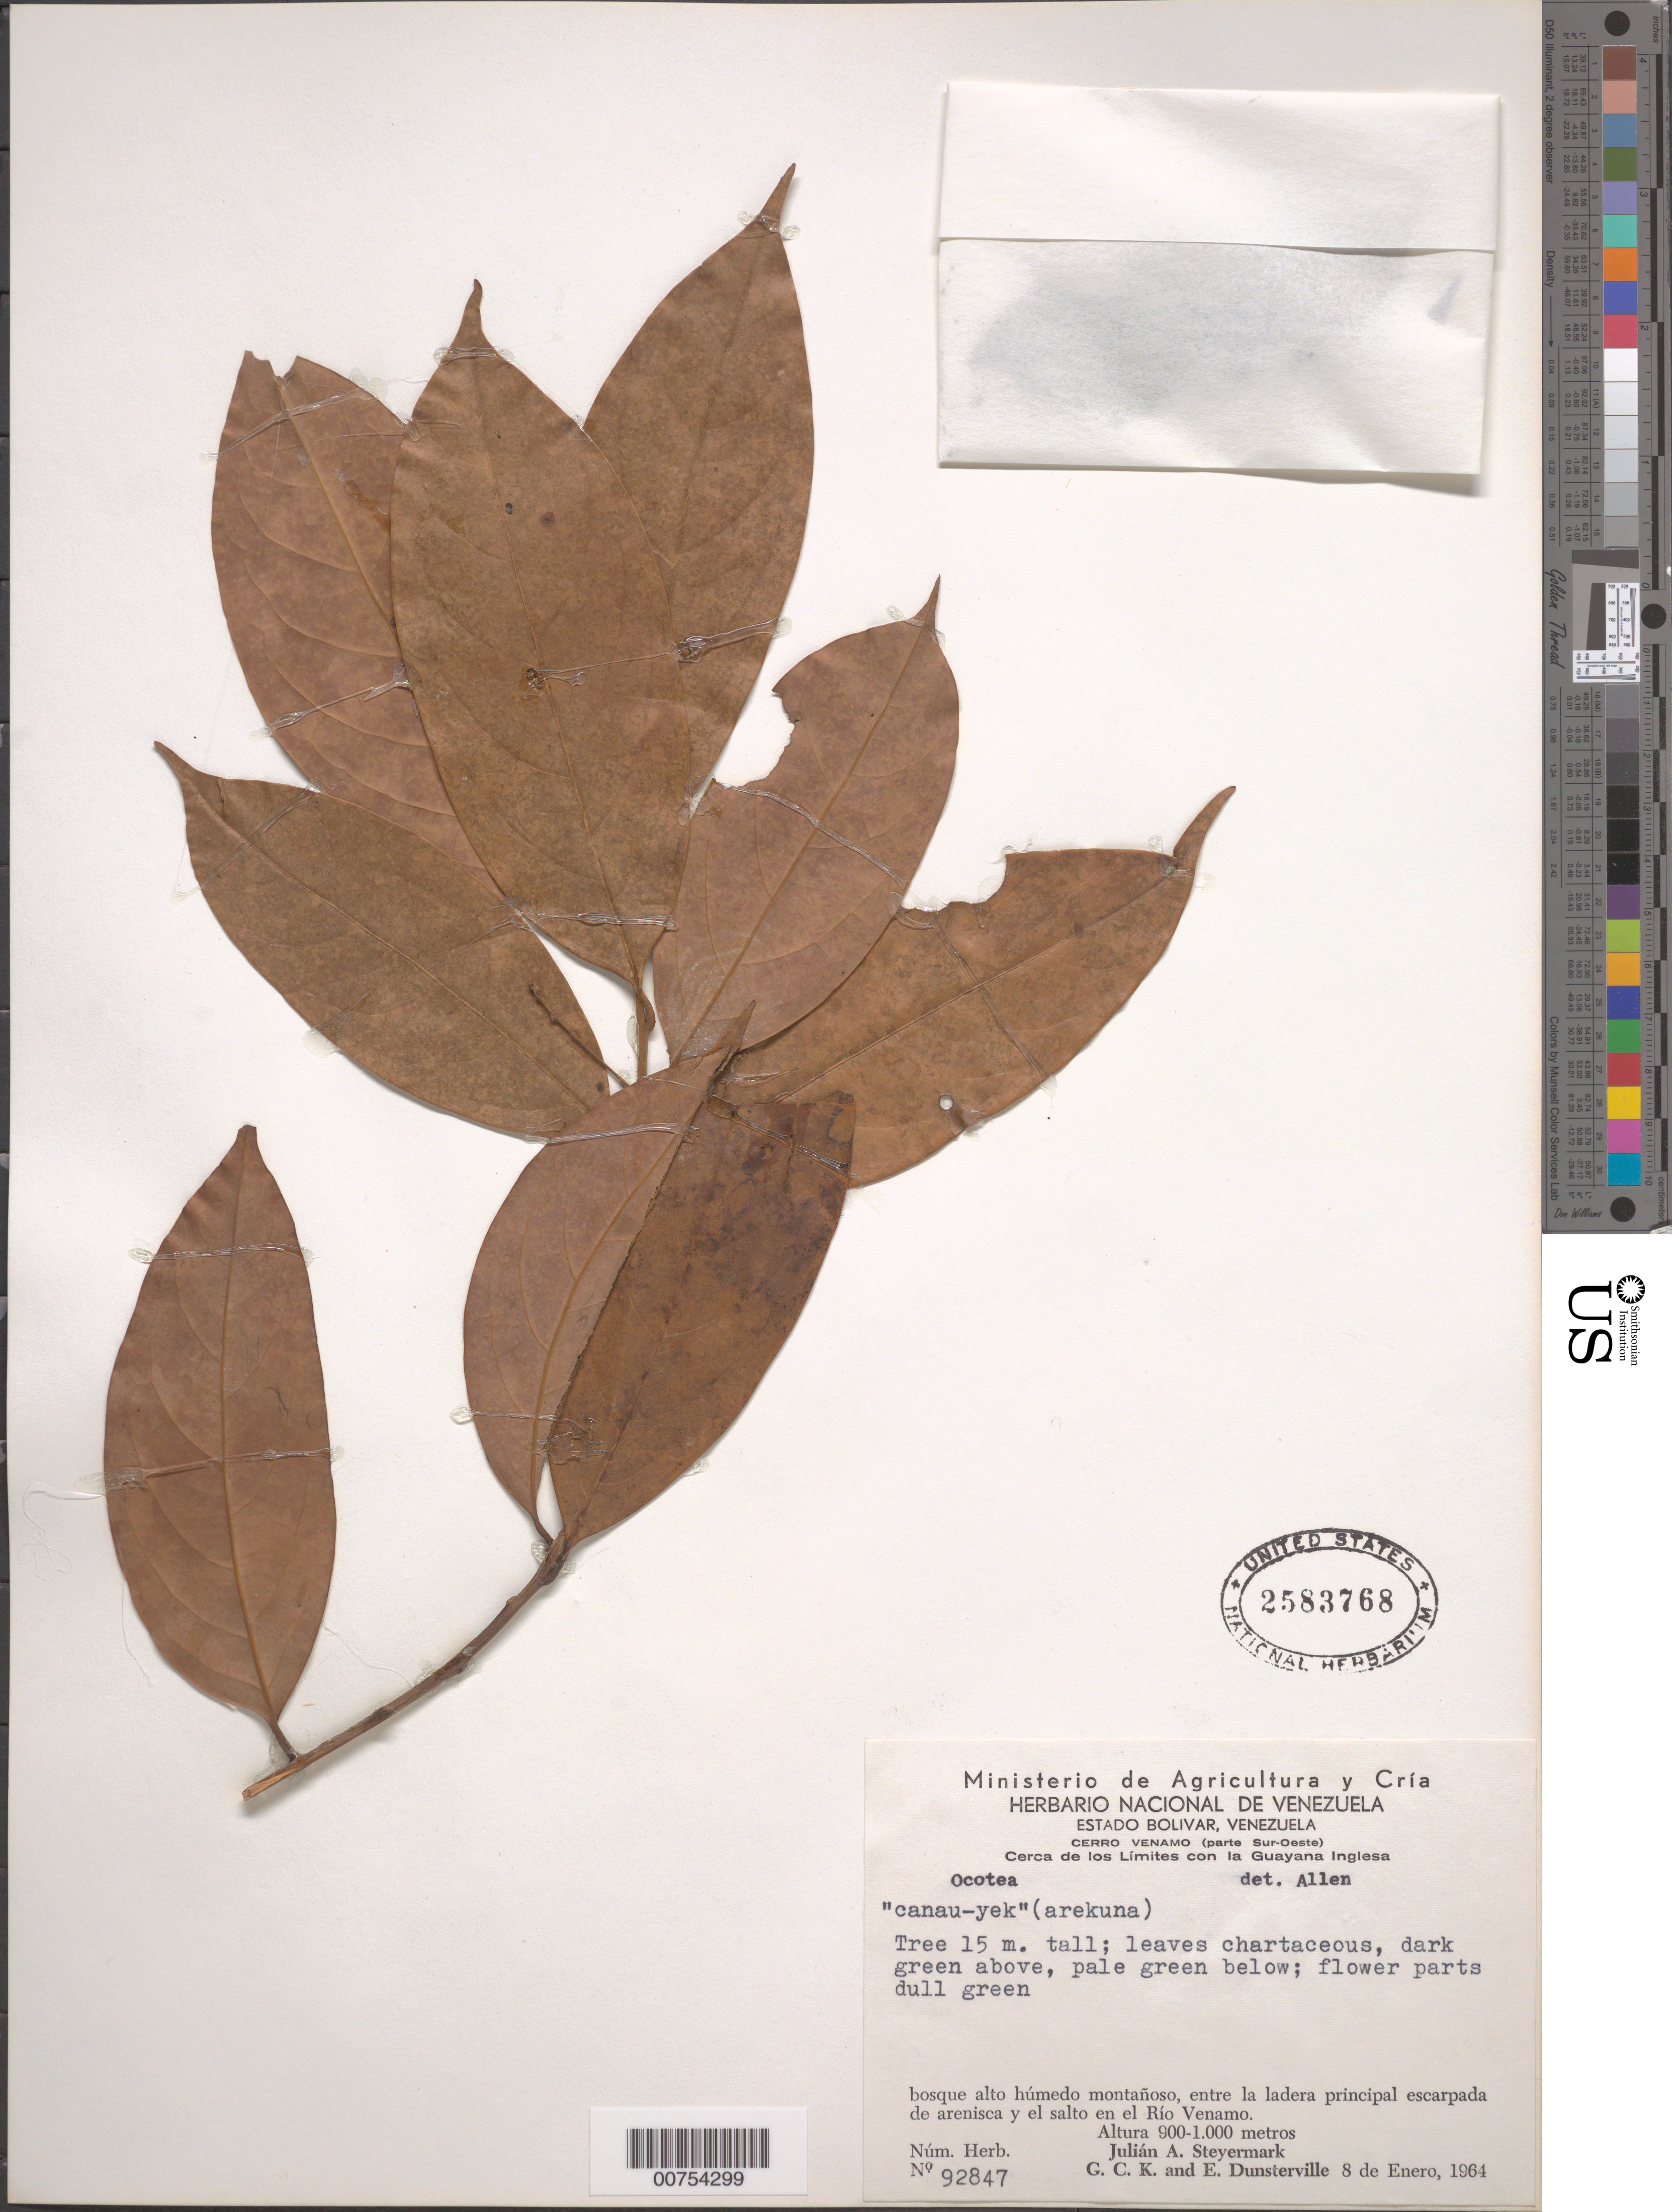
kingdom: Plantae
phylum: Tracheophyta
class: Magnoliopsida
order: Laurales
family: Lauraceae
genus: Ocotea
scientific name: Ocotea sp.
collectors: J. Steyermark, G. C. K. Dunsterville & E. Dunsterville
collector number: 92847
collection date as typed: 8-Jan-64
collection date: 1964-01-08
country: Venezuela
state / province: Bolívar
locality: Cerro Venamo, cerca de los límites con la Guayana Inglesa, vecindades del salto, Río Venamo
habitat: Bosque alto humedo montanoso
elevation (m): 900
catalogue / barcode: US 2583768